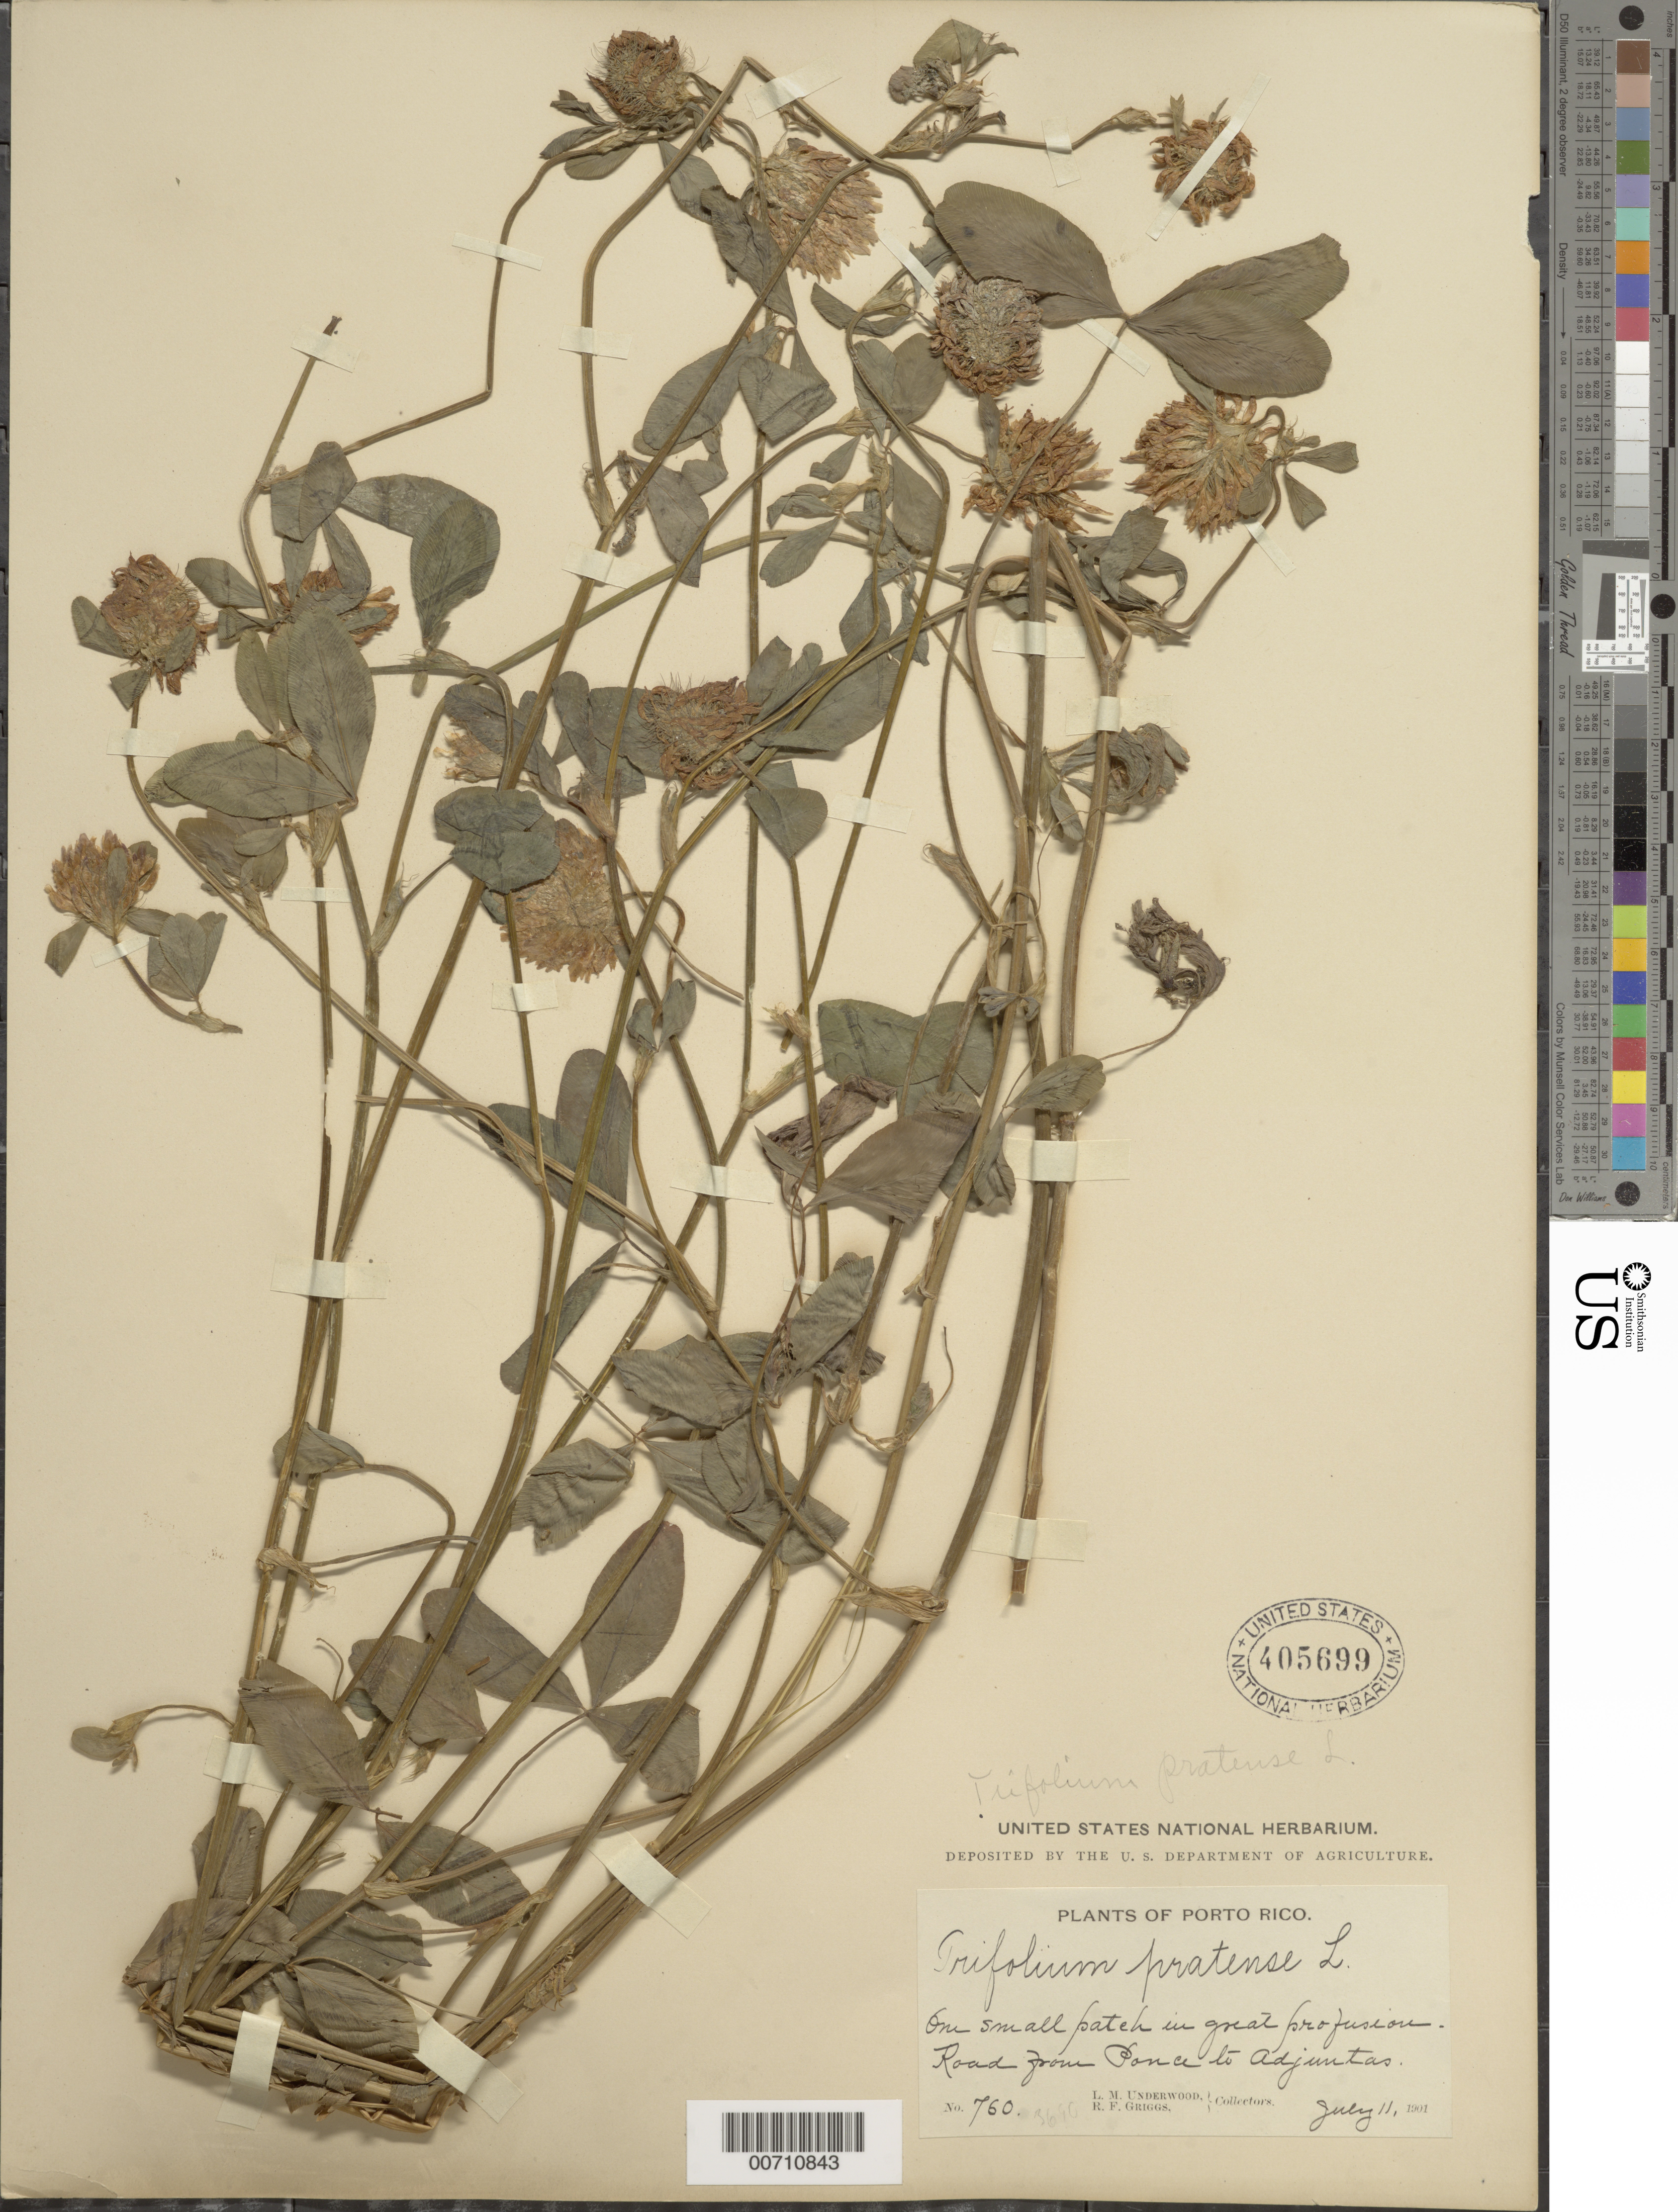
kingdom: Plantae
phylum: Tracheophyta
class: Magnoliopsida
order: Fabales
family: Fabaceae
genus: Trifolium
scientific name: Trifolium pratense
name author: L.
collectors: L. M. Underwood & R. F. Griggs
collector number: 760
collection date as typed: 11 Jul 1901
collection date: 1901-07-11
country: Puerto Rico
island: Greater Antilles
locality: Ponce to Adjuntas, Rd. from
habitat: Road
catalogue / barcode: US 405699